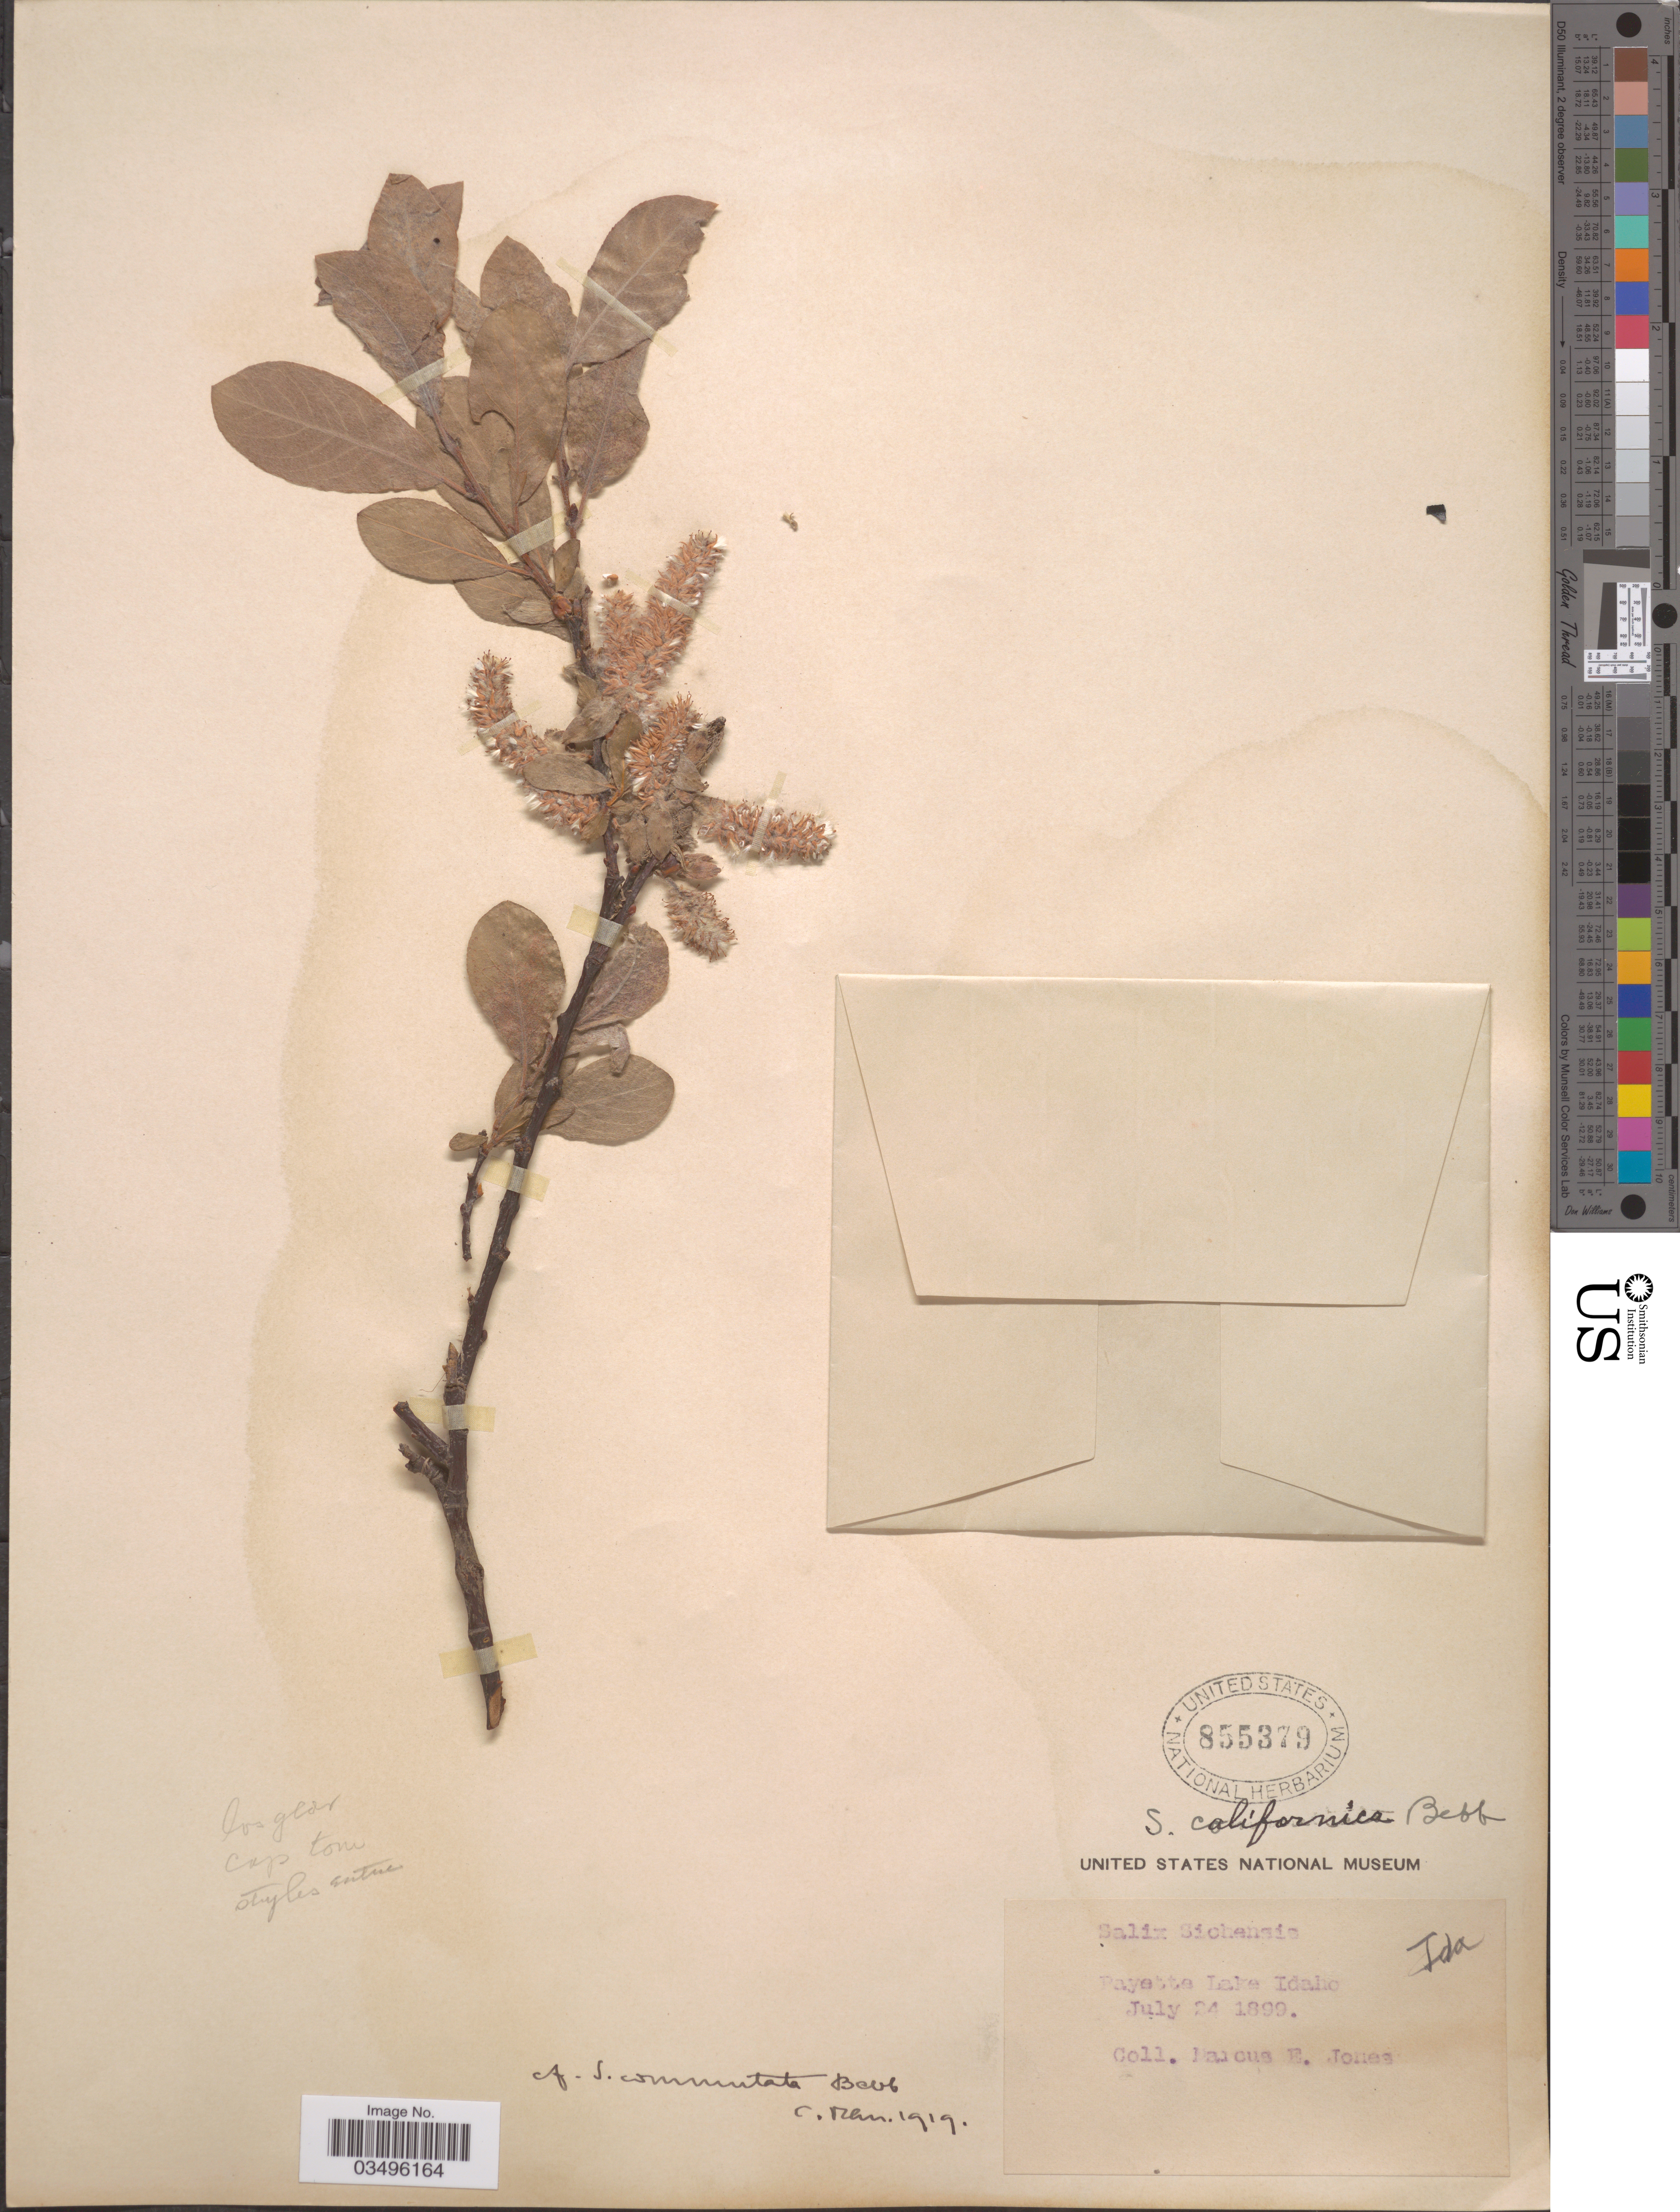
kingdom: Plantae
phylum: Tracheophyta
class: Magnoliopsida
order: Malpighiales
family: Salicaceae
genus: Salix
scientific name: Salix commutata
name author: Bebb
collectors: M. E. Jones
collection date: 1899-07-24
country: United States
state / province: Idaho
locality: Payette Lake.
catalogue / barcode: US 855379